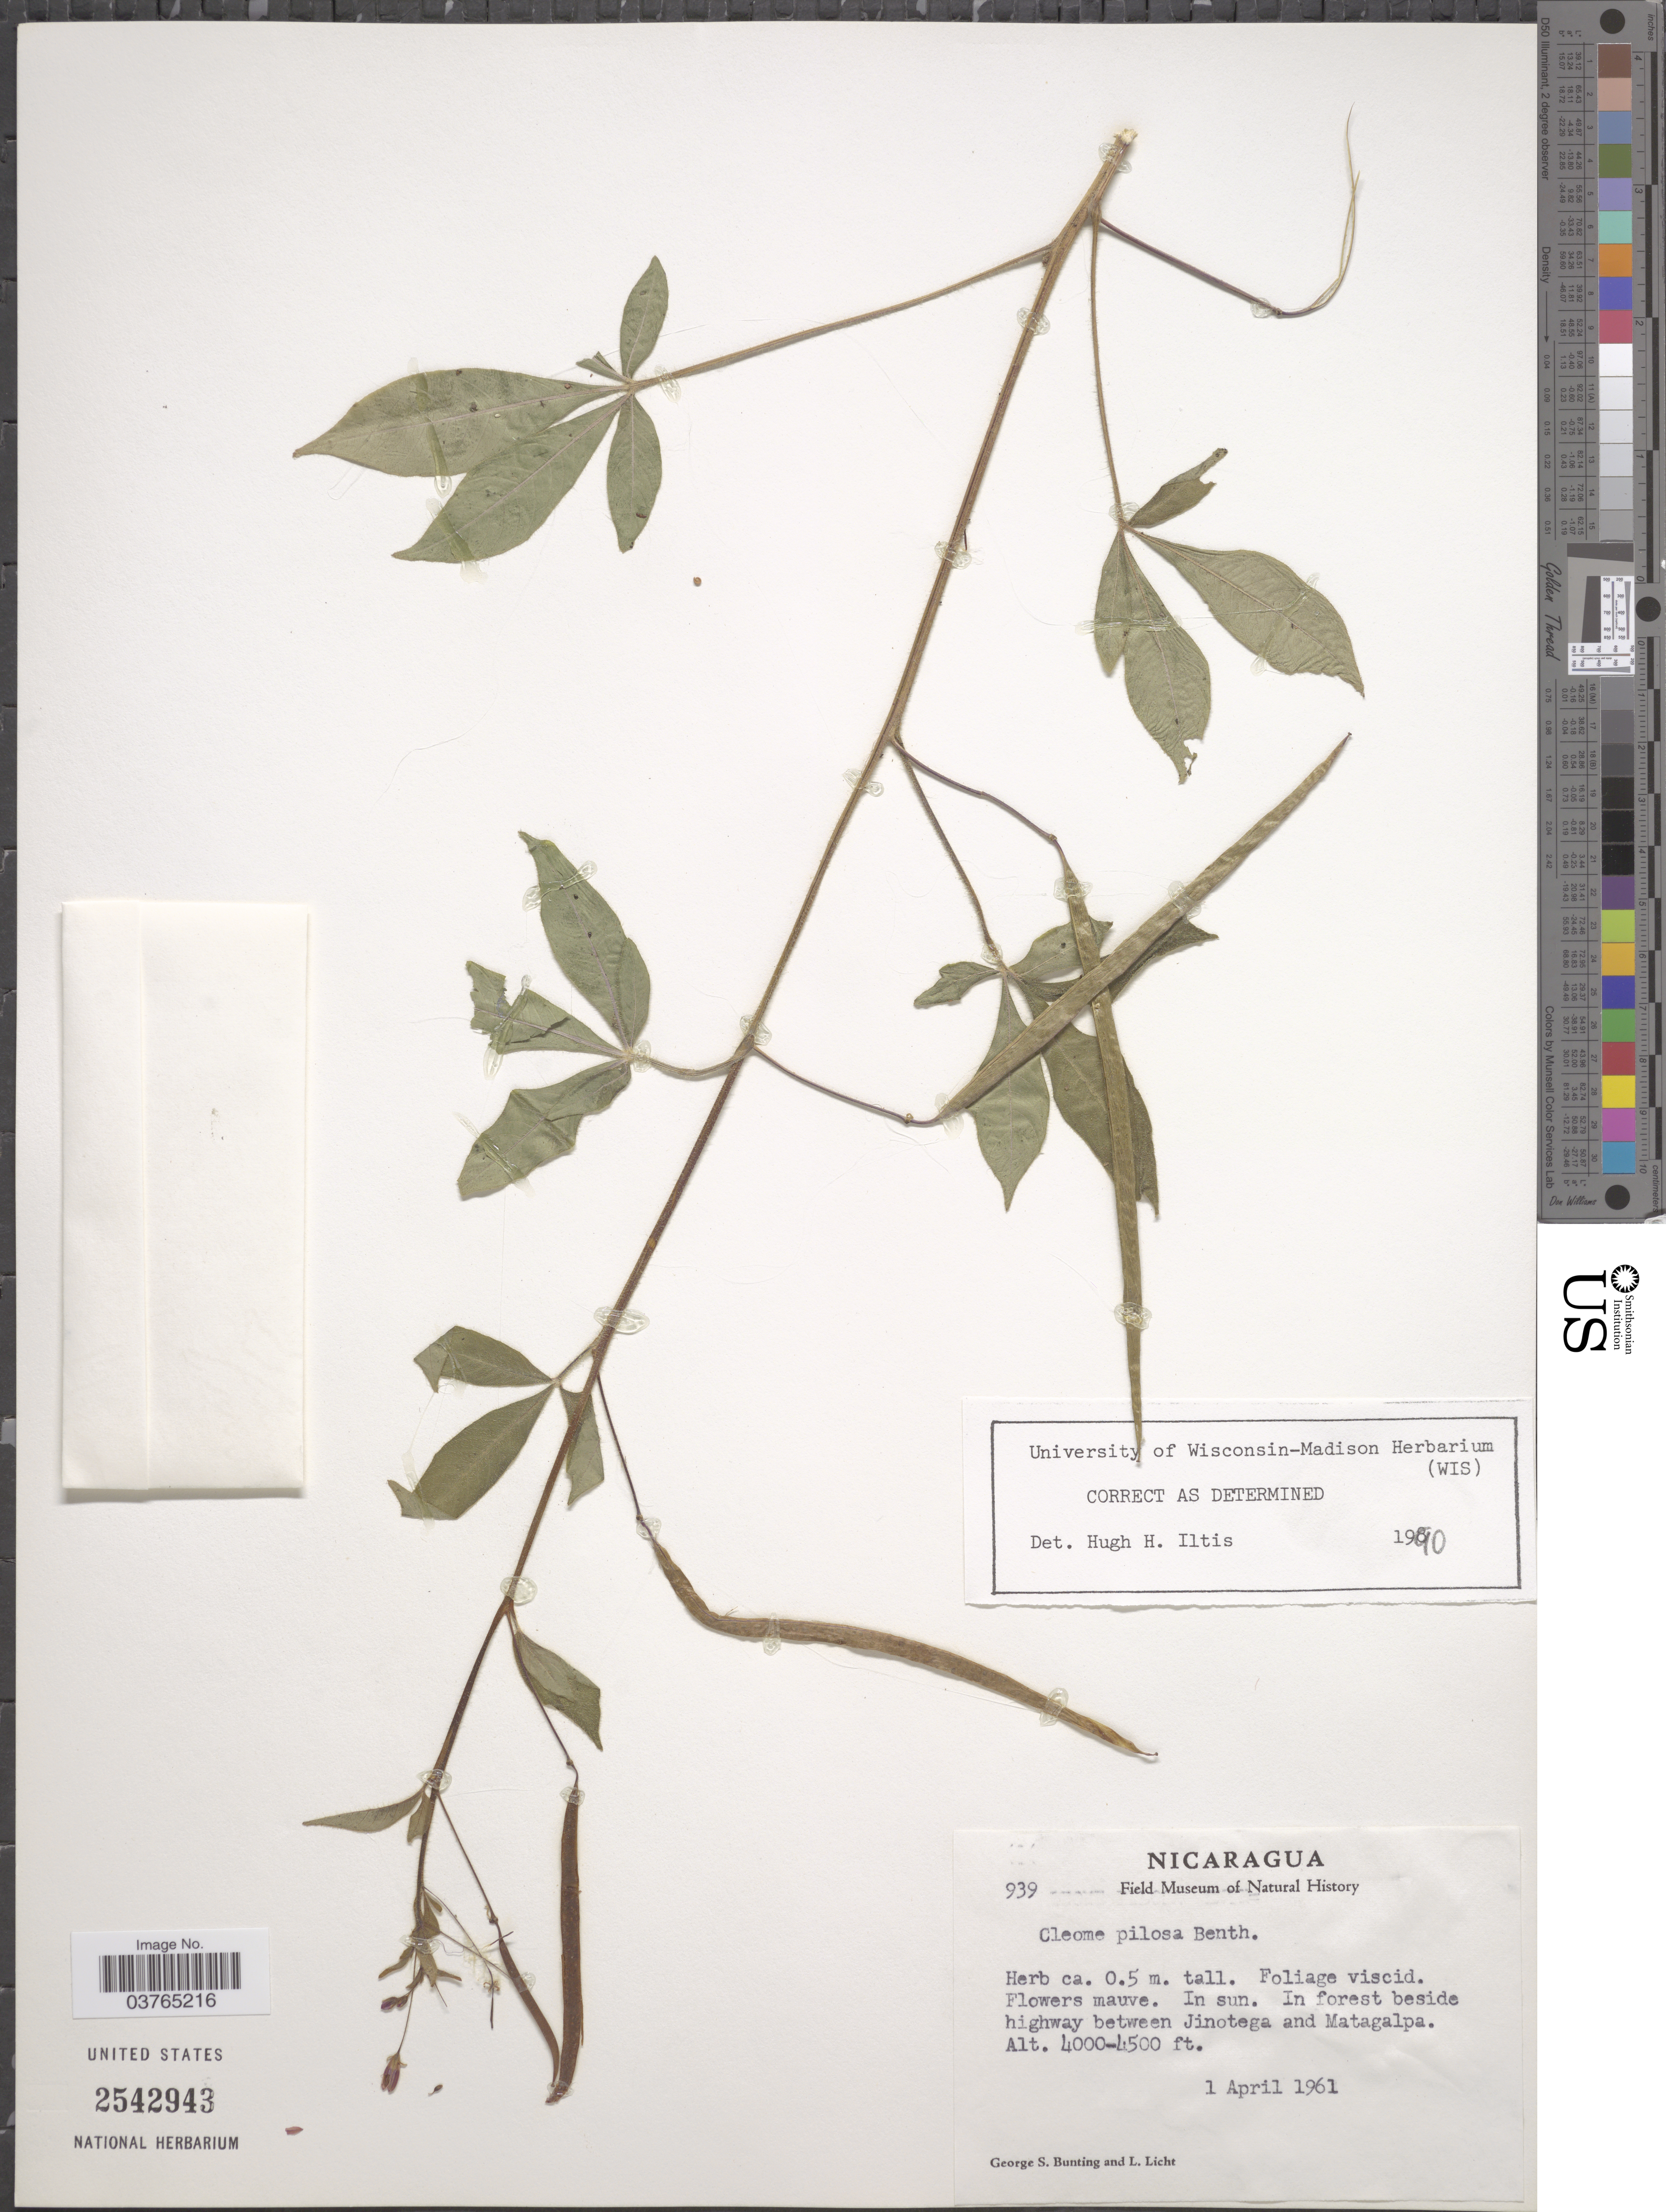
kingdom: Plantae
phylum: Tracheophyta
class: Magnoliopsida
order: Brassicales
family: Cleomaceae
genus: Cochranella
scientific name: Cochranella pilosa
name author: (Benth.) E.M. McGinty & Roalson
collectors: G. S. Bunting & L. Licht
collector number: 939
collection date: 1961-04-01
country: Nicaragua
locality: In forest beside highway between Jinotega and Matagalpa.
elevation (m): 1219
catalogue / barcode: US 2542943